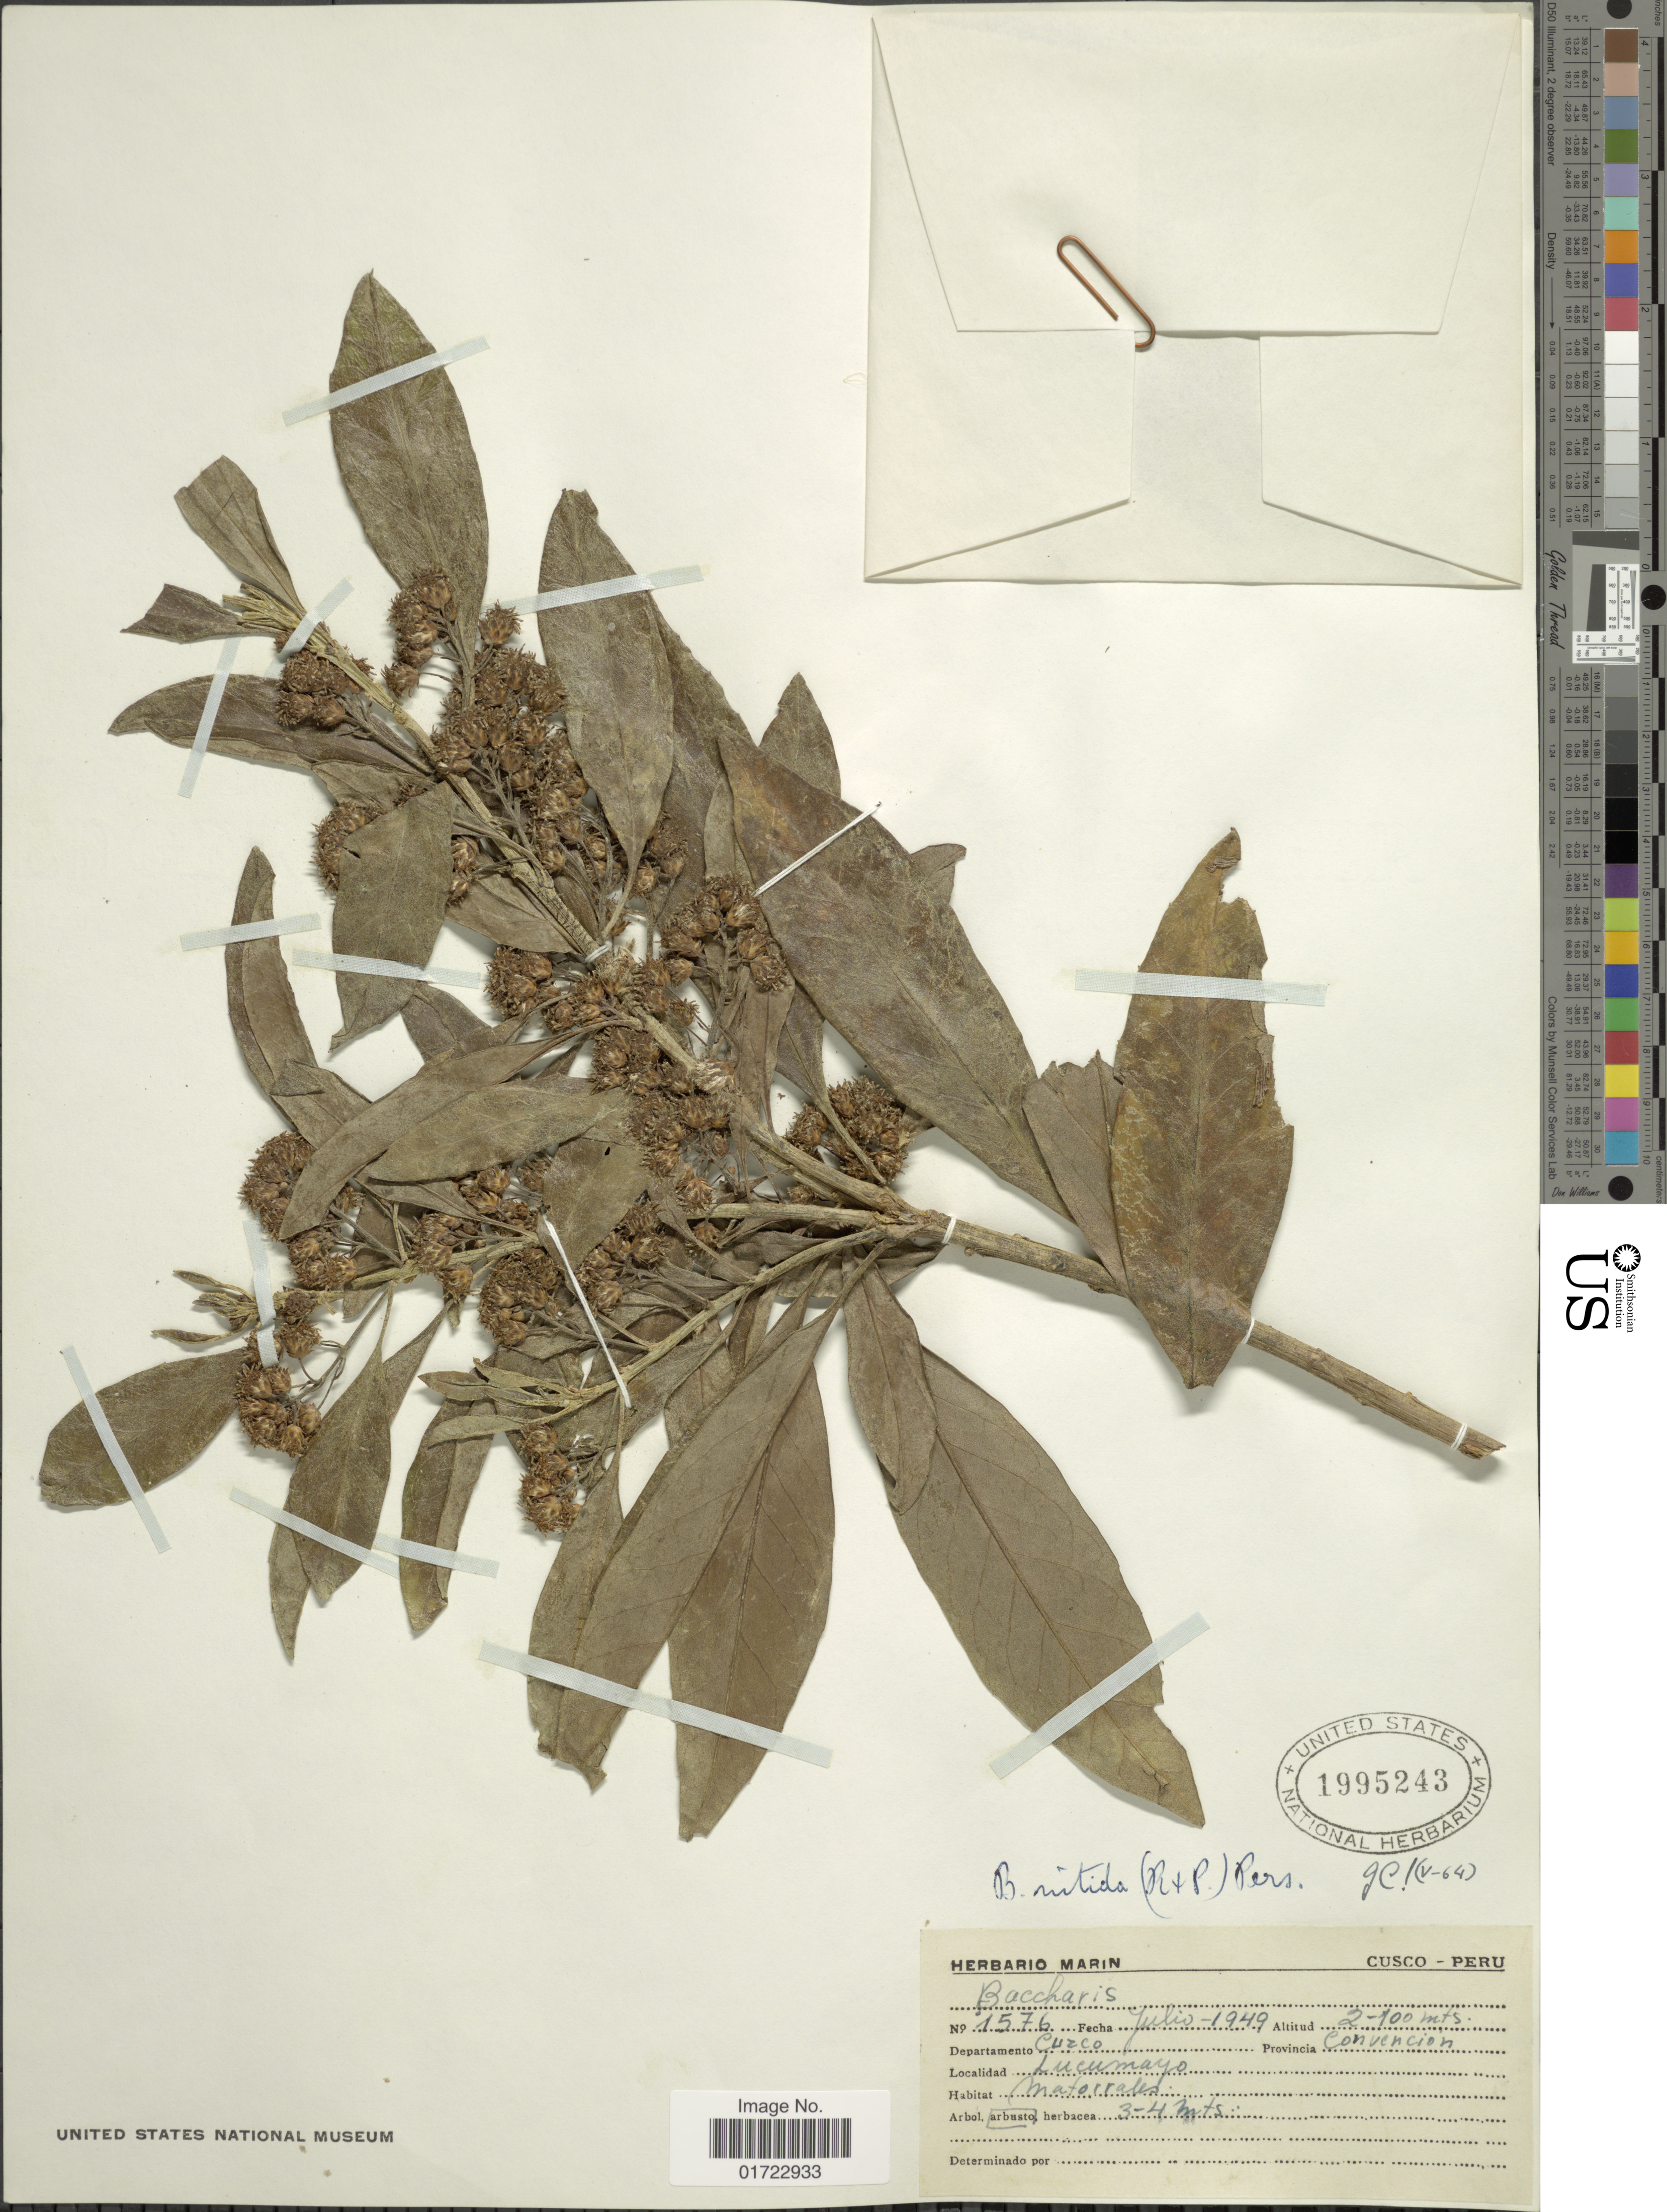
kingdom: Plantae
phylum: Tracheophyta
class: Magnoliopsida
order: Asterales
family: Asteraceae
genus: Baccharis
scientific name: Baccharis nitida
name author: (Ruiz & Pav.) Pers.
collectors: ex herb. Marin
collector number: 1576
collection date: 1949-07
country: Peru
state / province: Cusco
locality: Provincia Convencion. Lucumayo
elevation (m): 2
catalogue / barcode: US 1995243